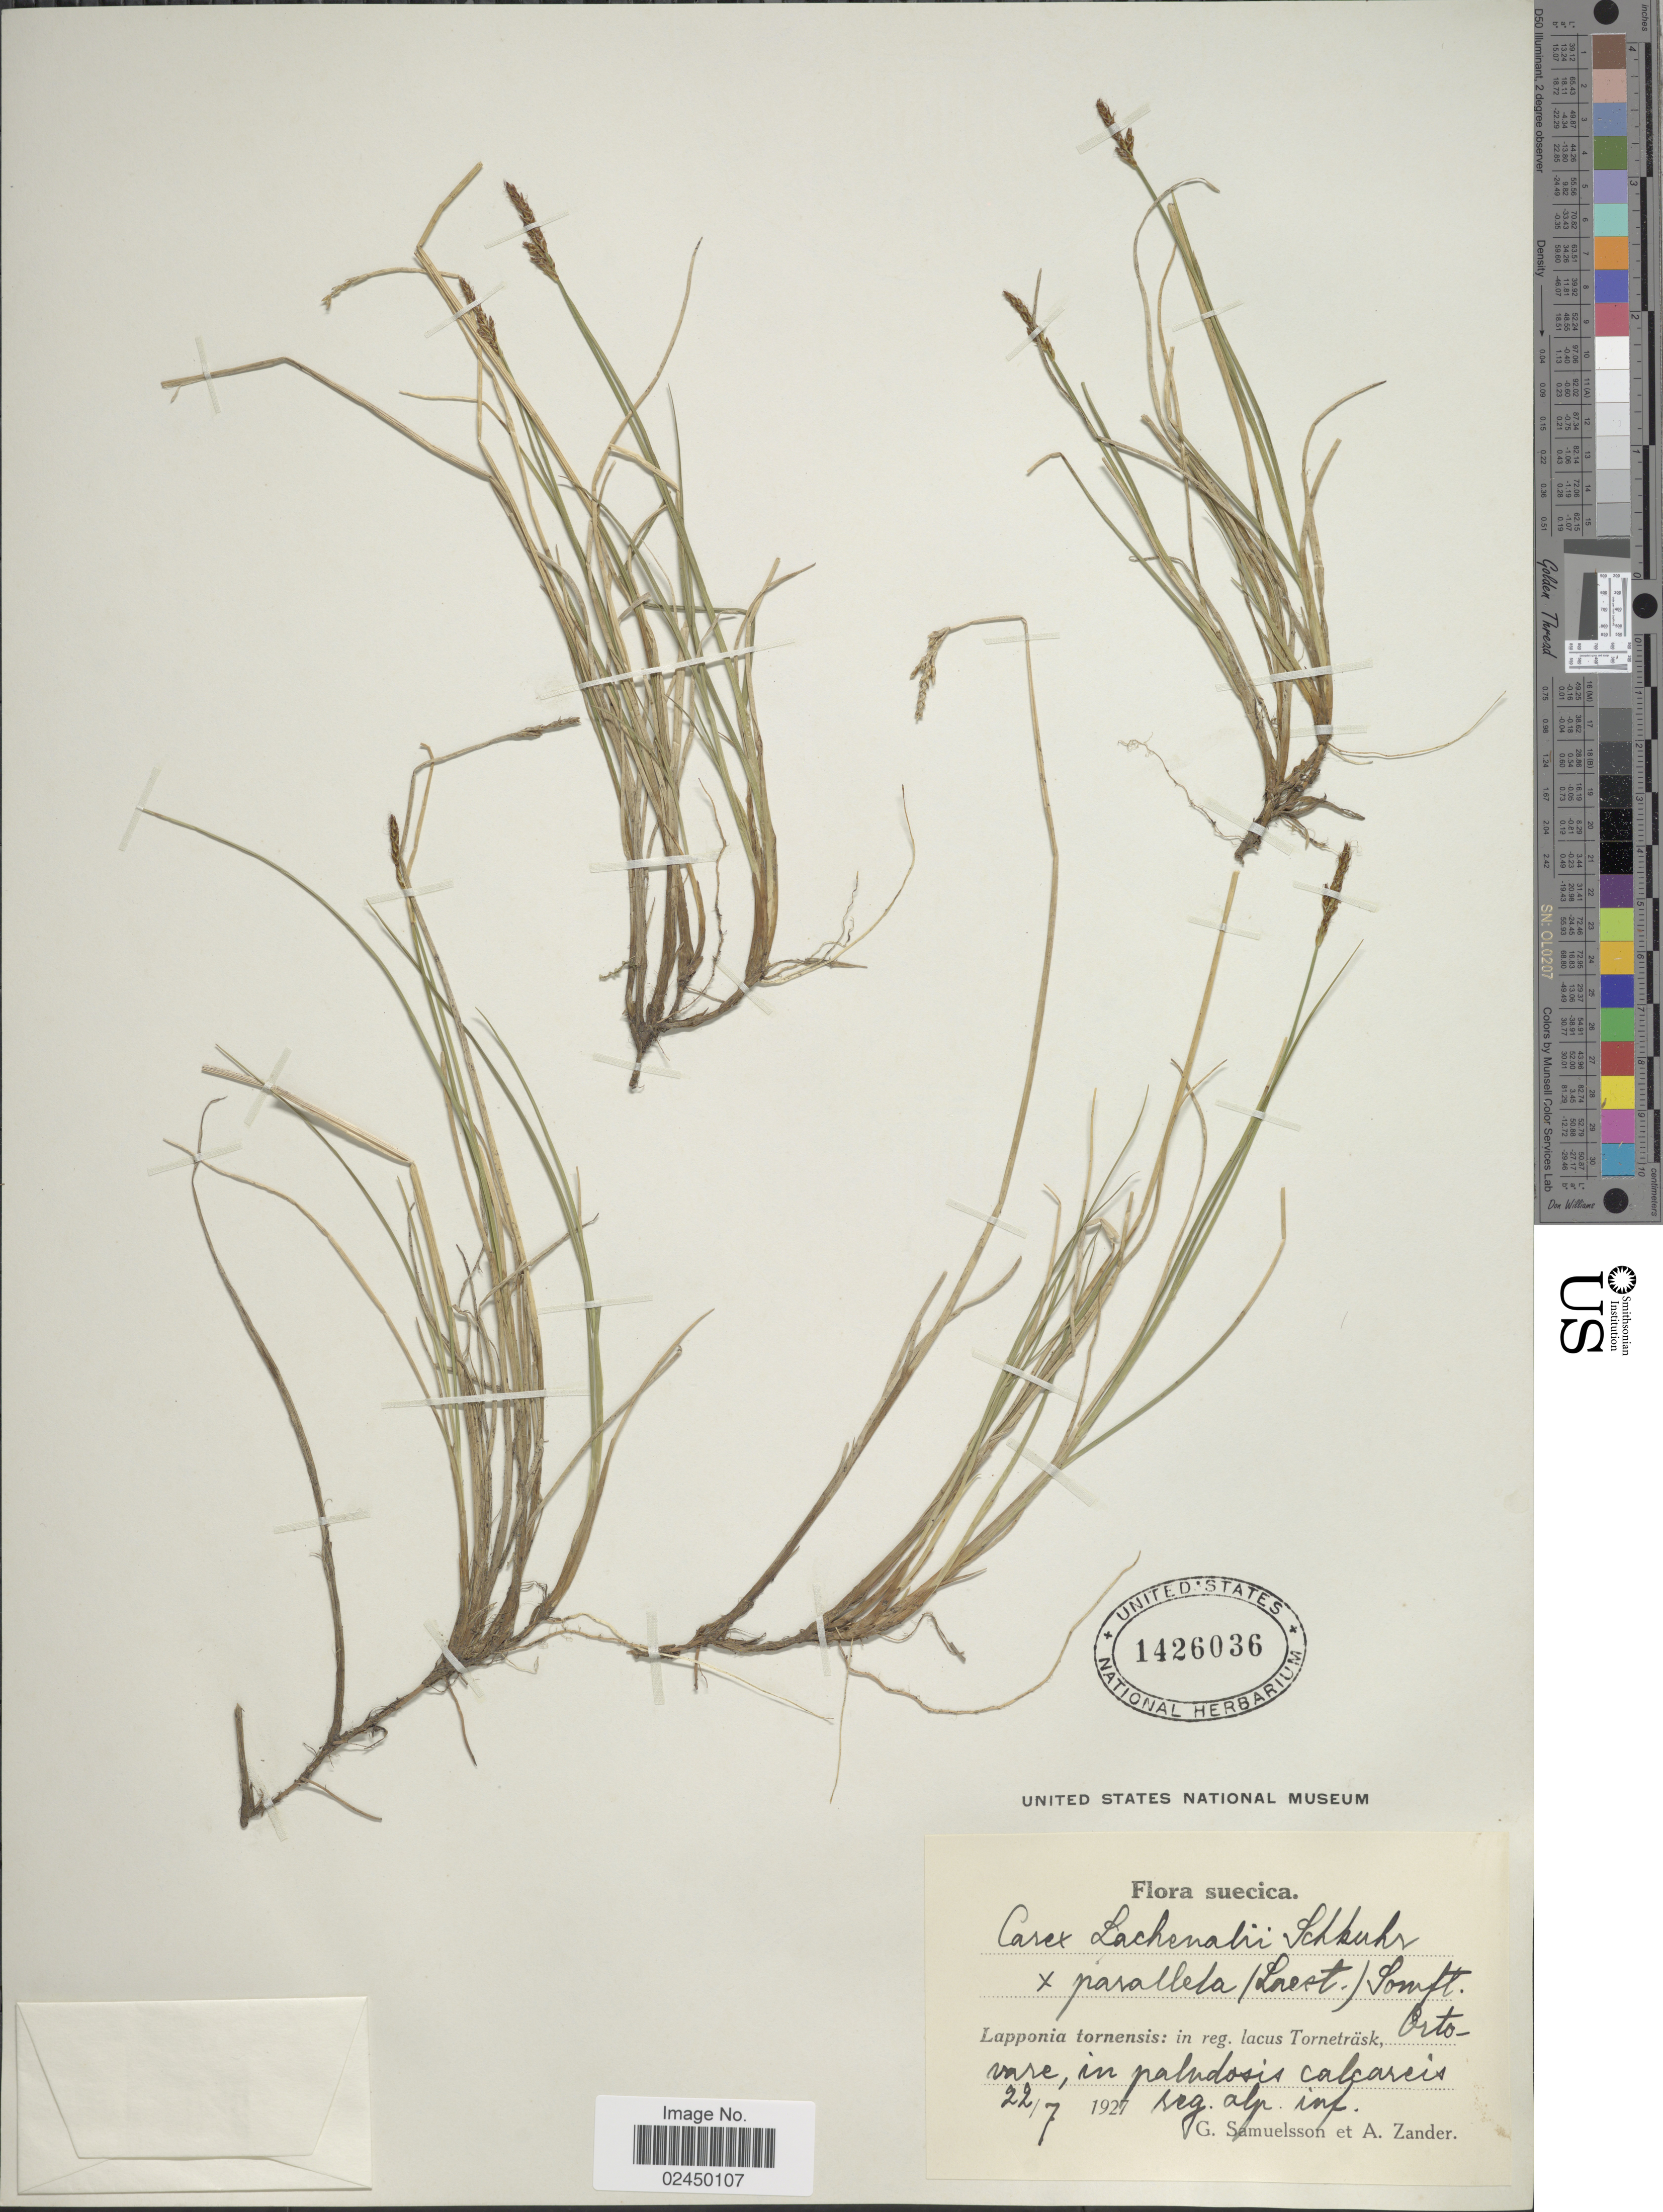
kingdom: Plantae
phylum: Tracheophyta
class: Liliopsida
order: Poales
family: Cyperaceae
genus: Carex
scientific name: Carex lachenalii subsp. lachenalii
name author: Schkuhr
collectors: G. Samuelsson & A. Zander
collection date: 1927-07-22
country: Sweden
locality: Suecica, Lapponia tornensis: in reg lacus Torneträsk, Ortovare, in paludosis calcareis reg. alp inf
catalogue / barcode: US 1426036